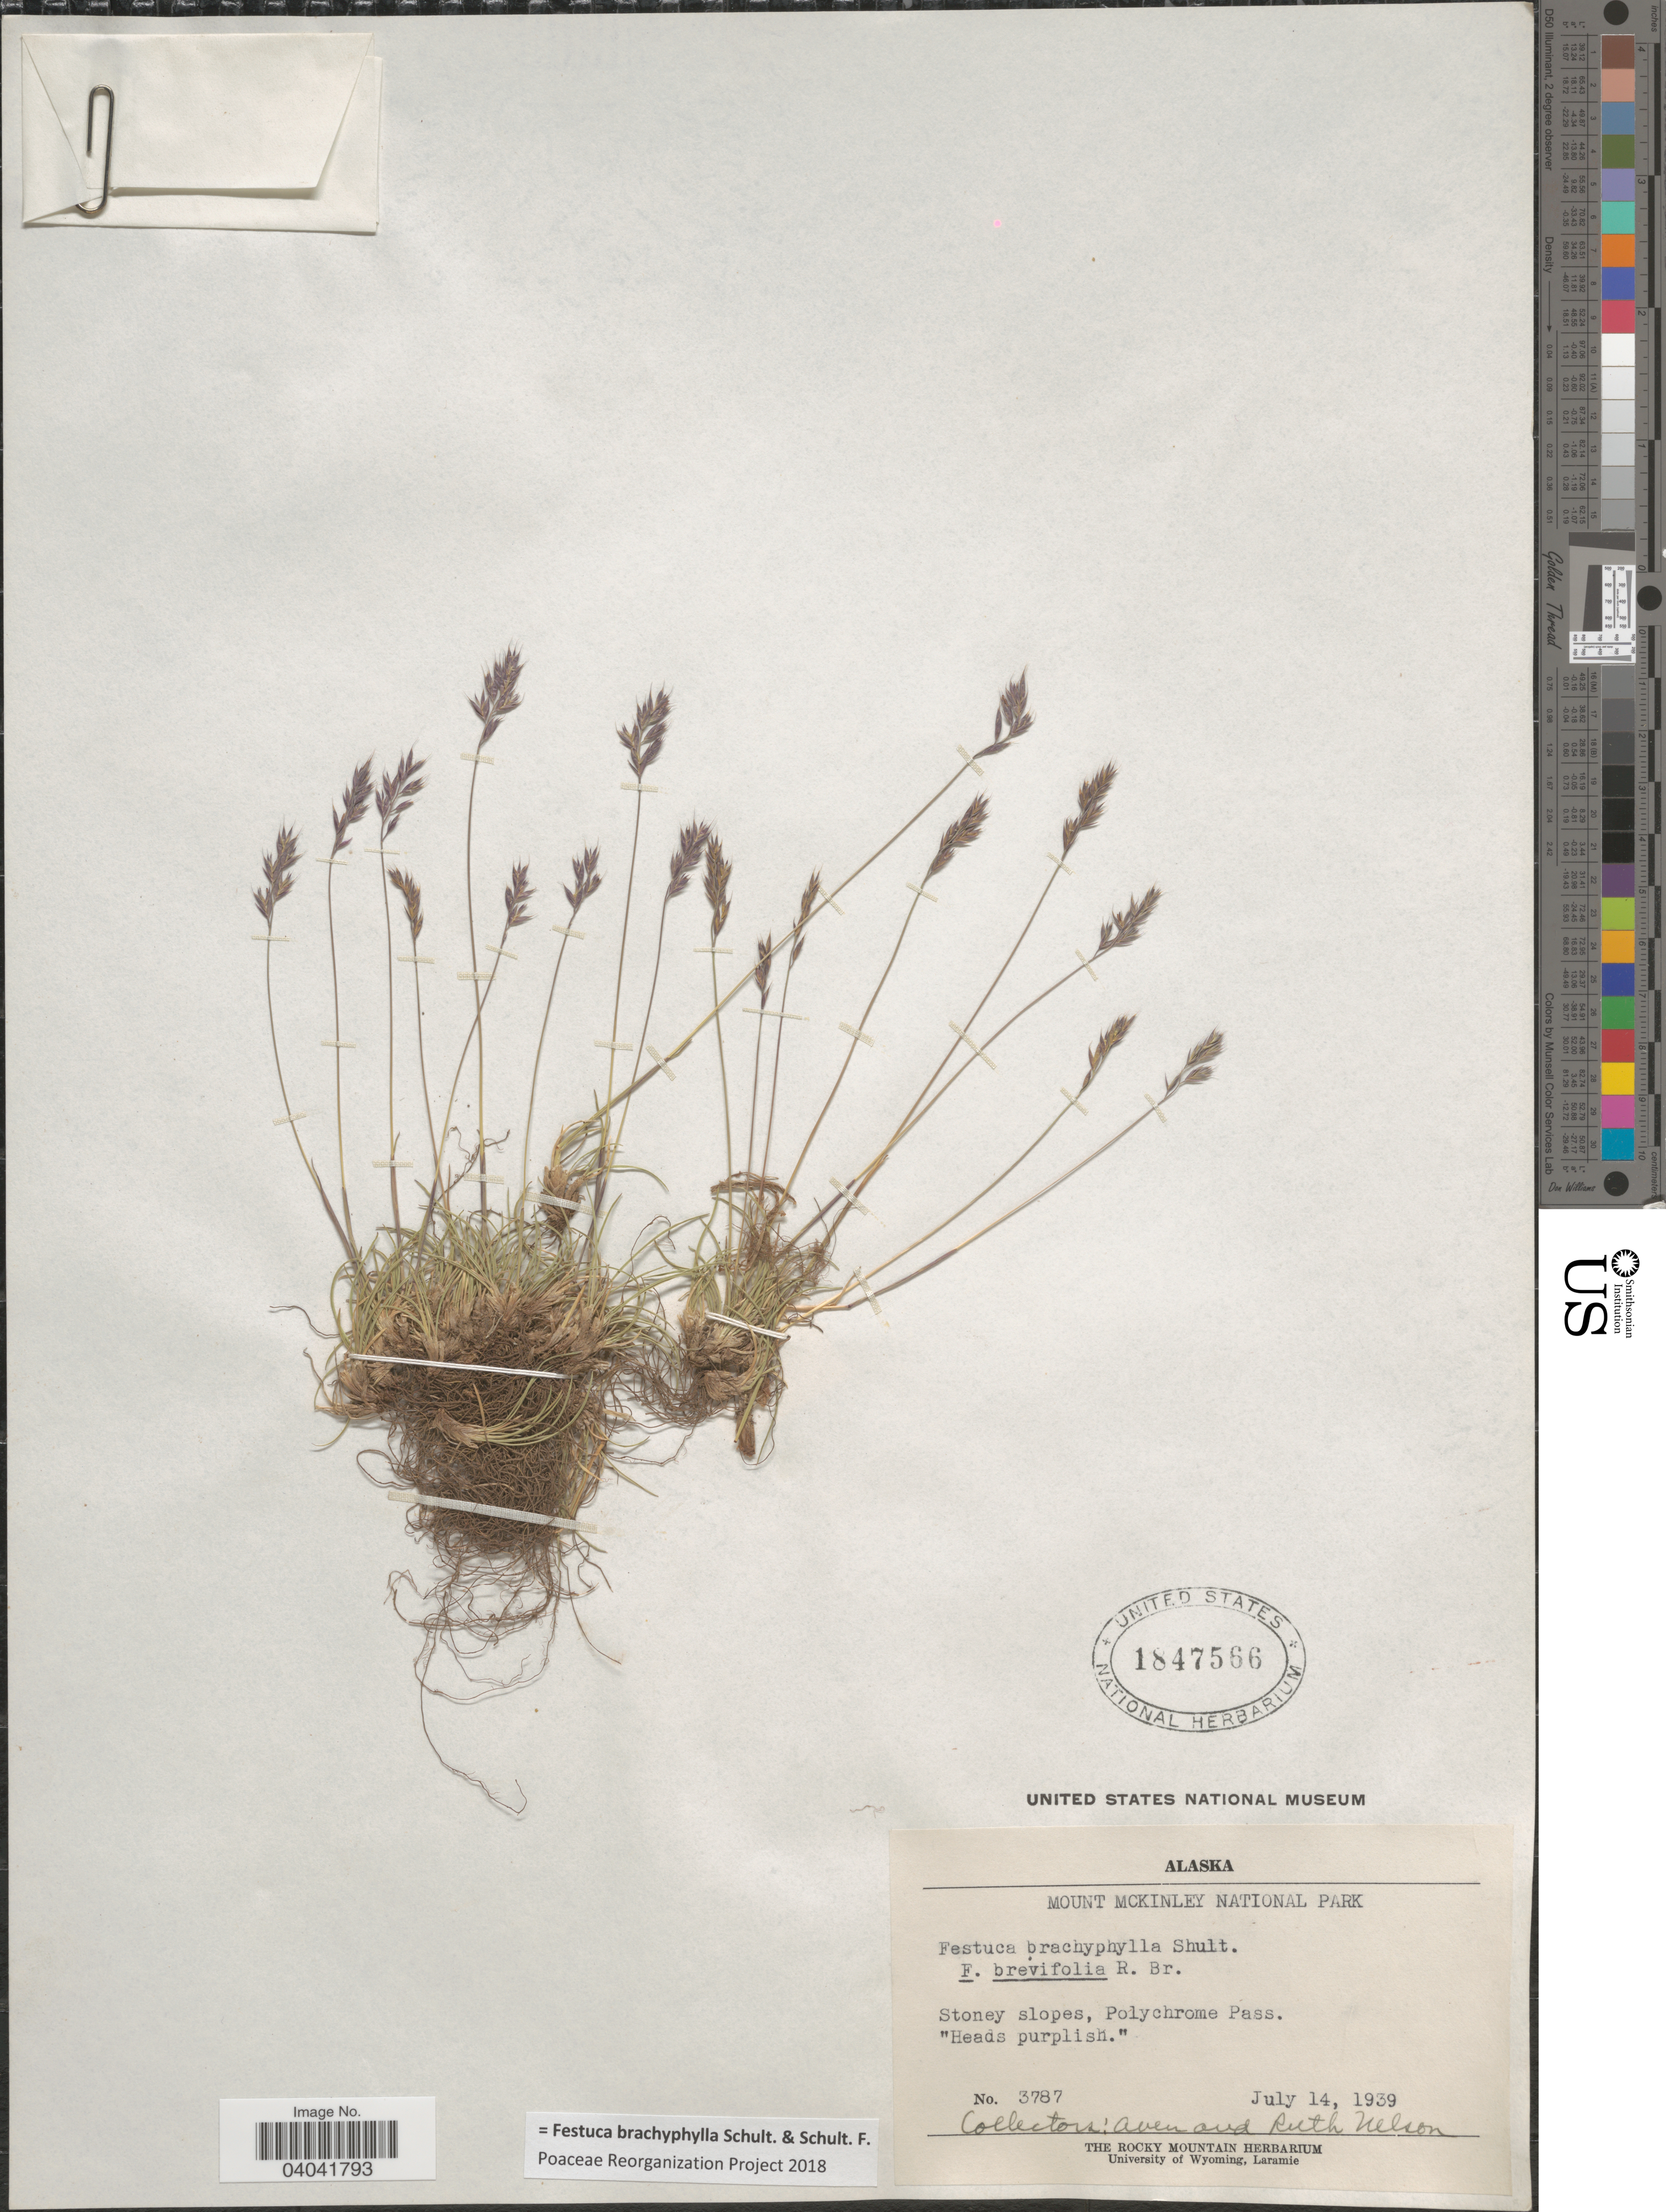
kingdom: Plantae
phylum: Tracheophyta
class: Liliopsida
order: Poales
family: Poaceae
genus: Festuca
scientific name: Festuca brachyphylla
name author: Schult. & Schult. f.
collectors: A. Nelson & R. A. Nelson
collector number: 3787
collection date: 1939-07-14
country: United States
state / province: Alaska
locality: Mount McKinley National Park. Stoney slopes, Polychrome Pass.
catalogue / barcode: US 1847566